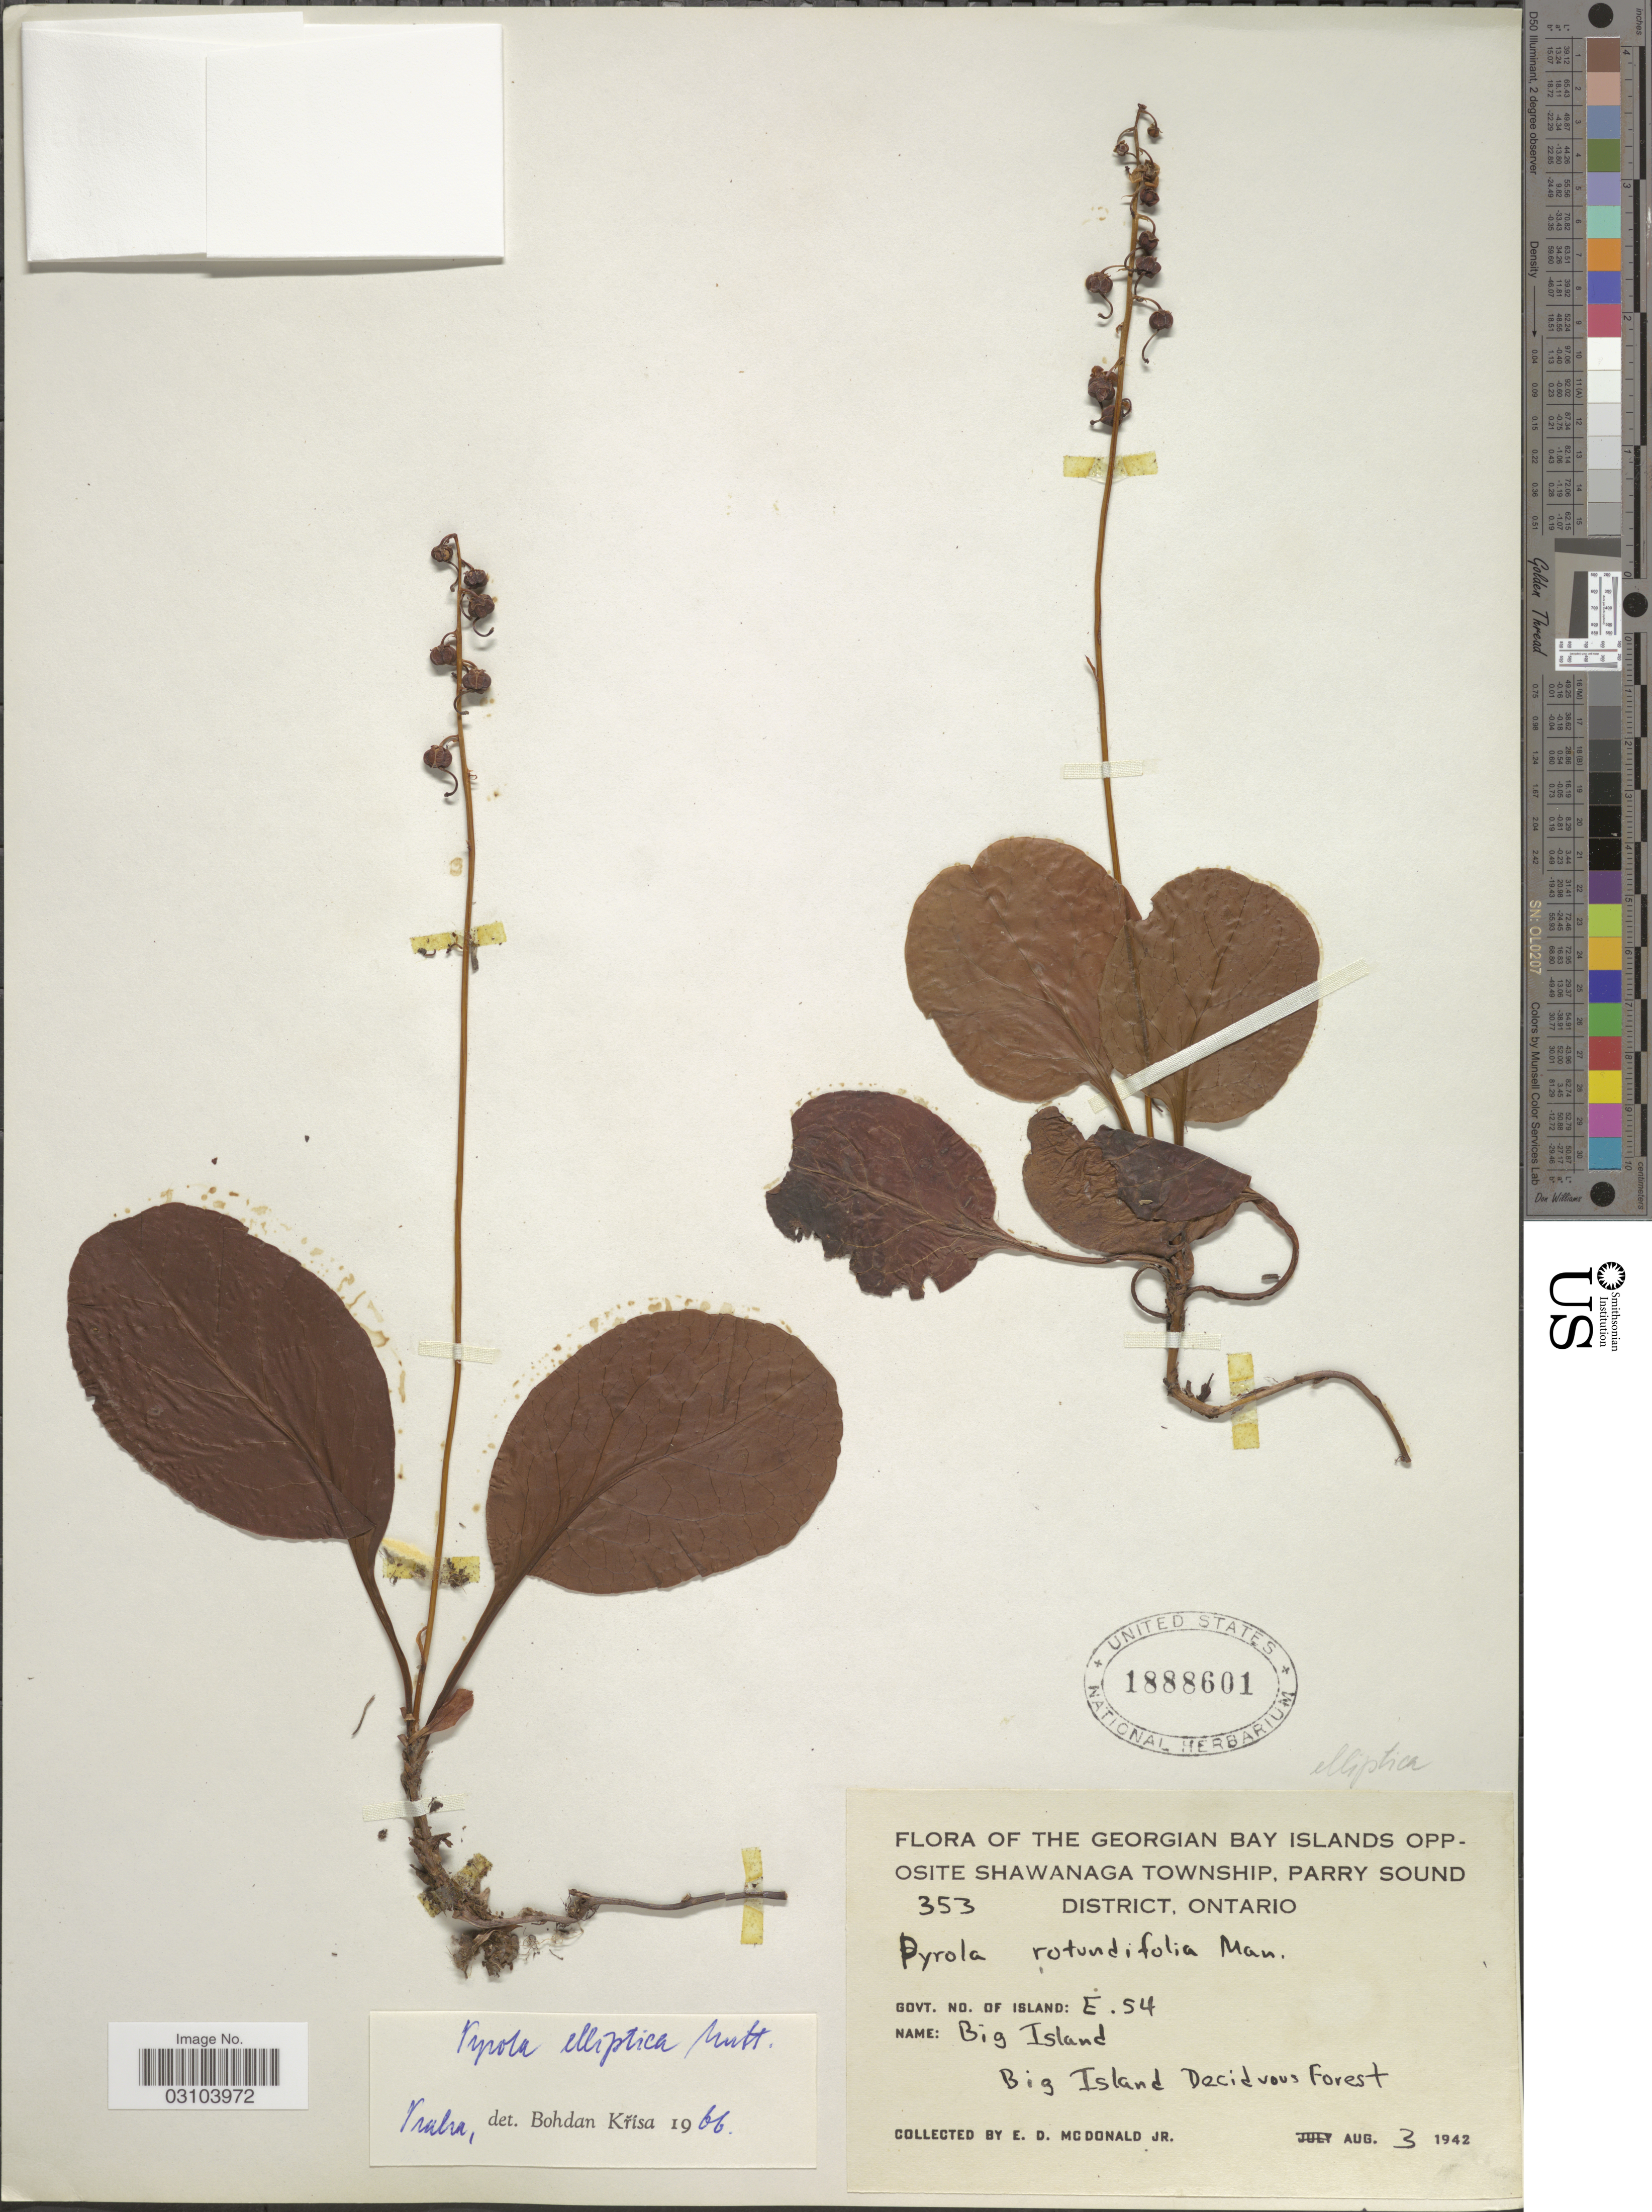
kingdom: Plantae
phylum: Tracheophyta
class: Magnoliopsida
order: Ericales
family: Ericaceae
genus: Pyrola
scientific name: Pyrola elliptica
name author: Nutt.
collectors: E. D. McDonald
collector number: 353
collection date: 1942-08-03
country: Canada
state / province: Ontario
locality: The Georgian Bay Islands Opposite Shawanaga Township, Parry Sound District. Govt. No. of Island: E. 54. Big Island. Big Island Deciduous Forest.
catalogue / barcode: US 1888601